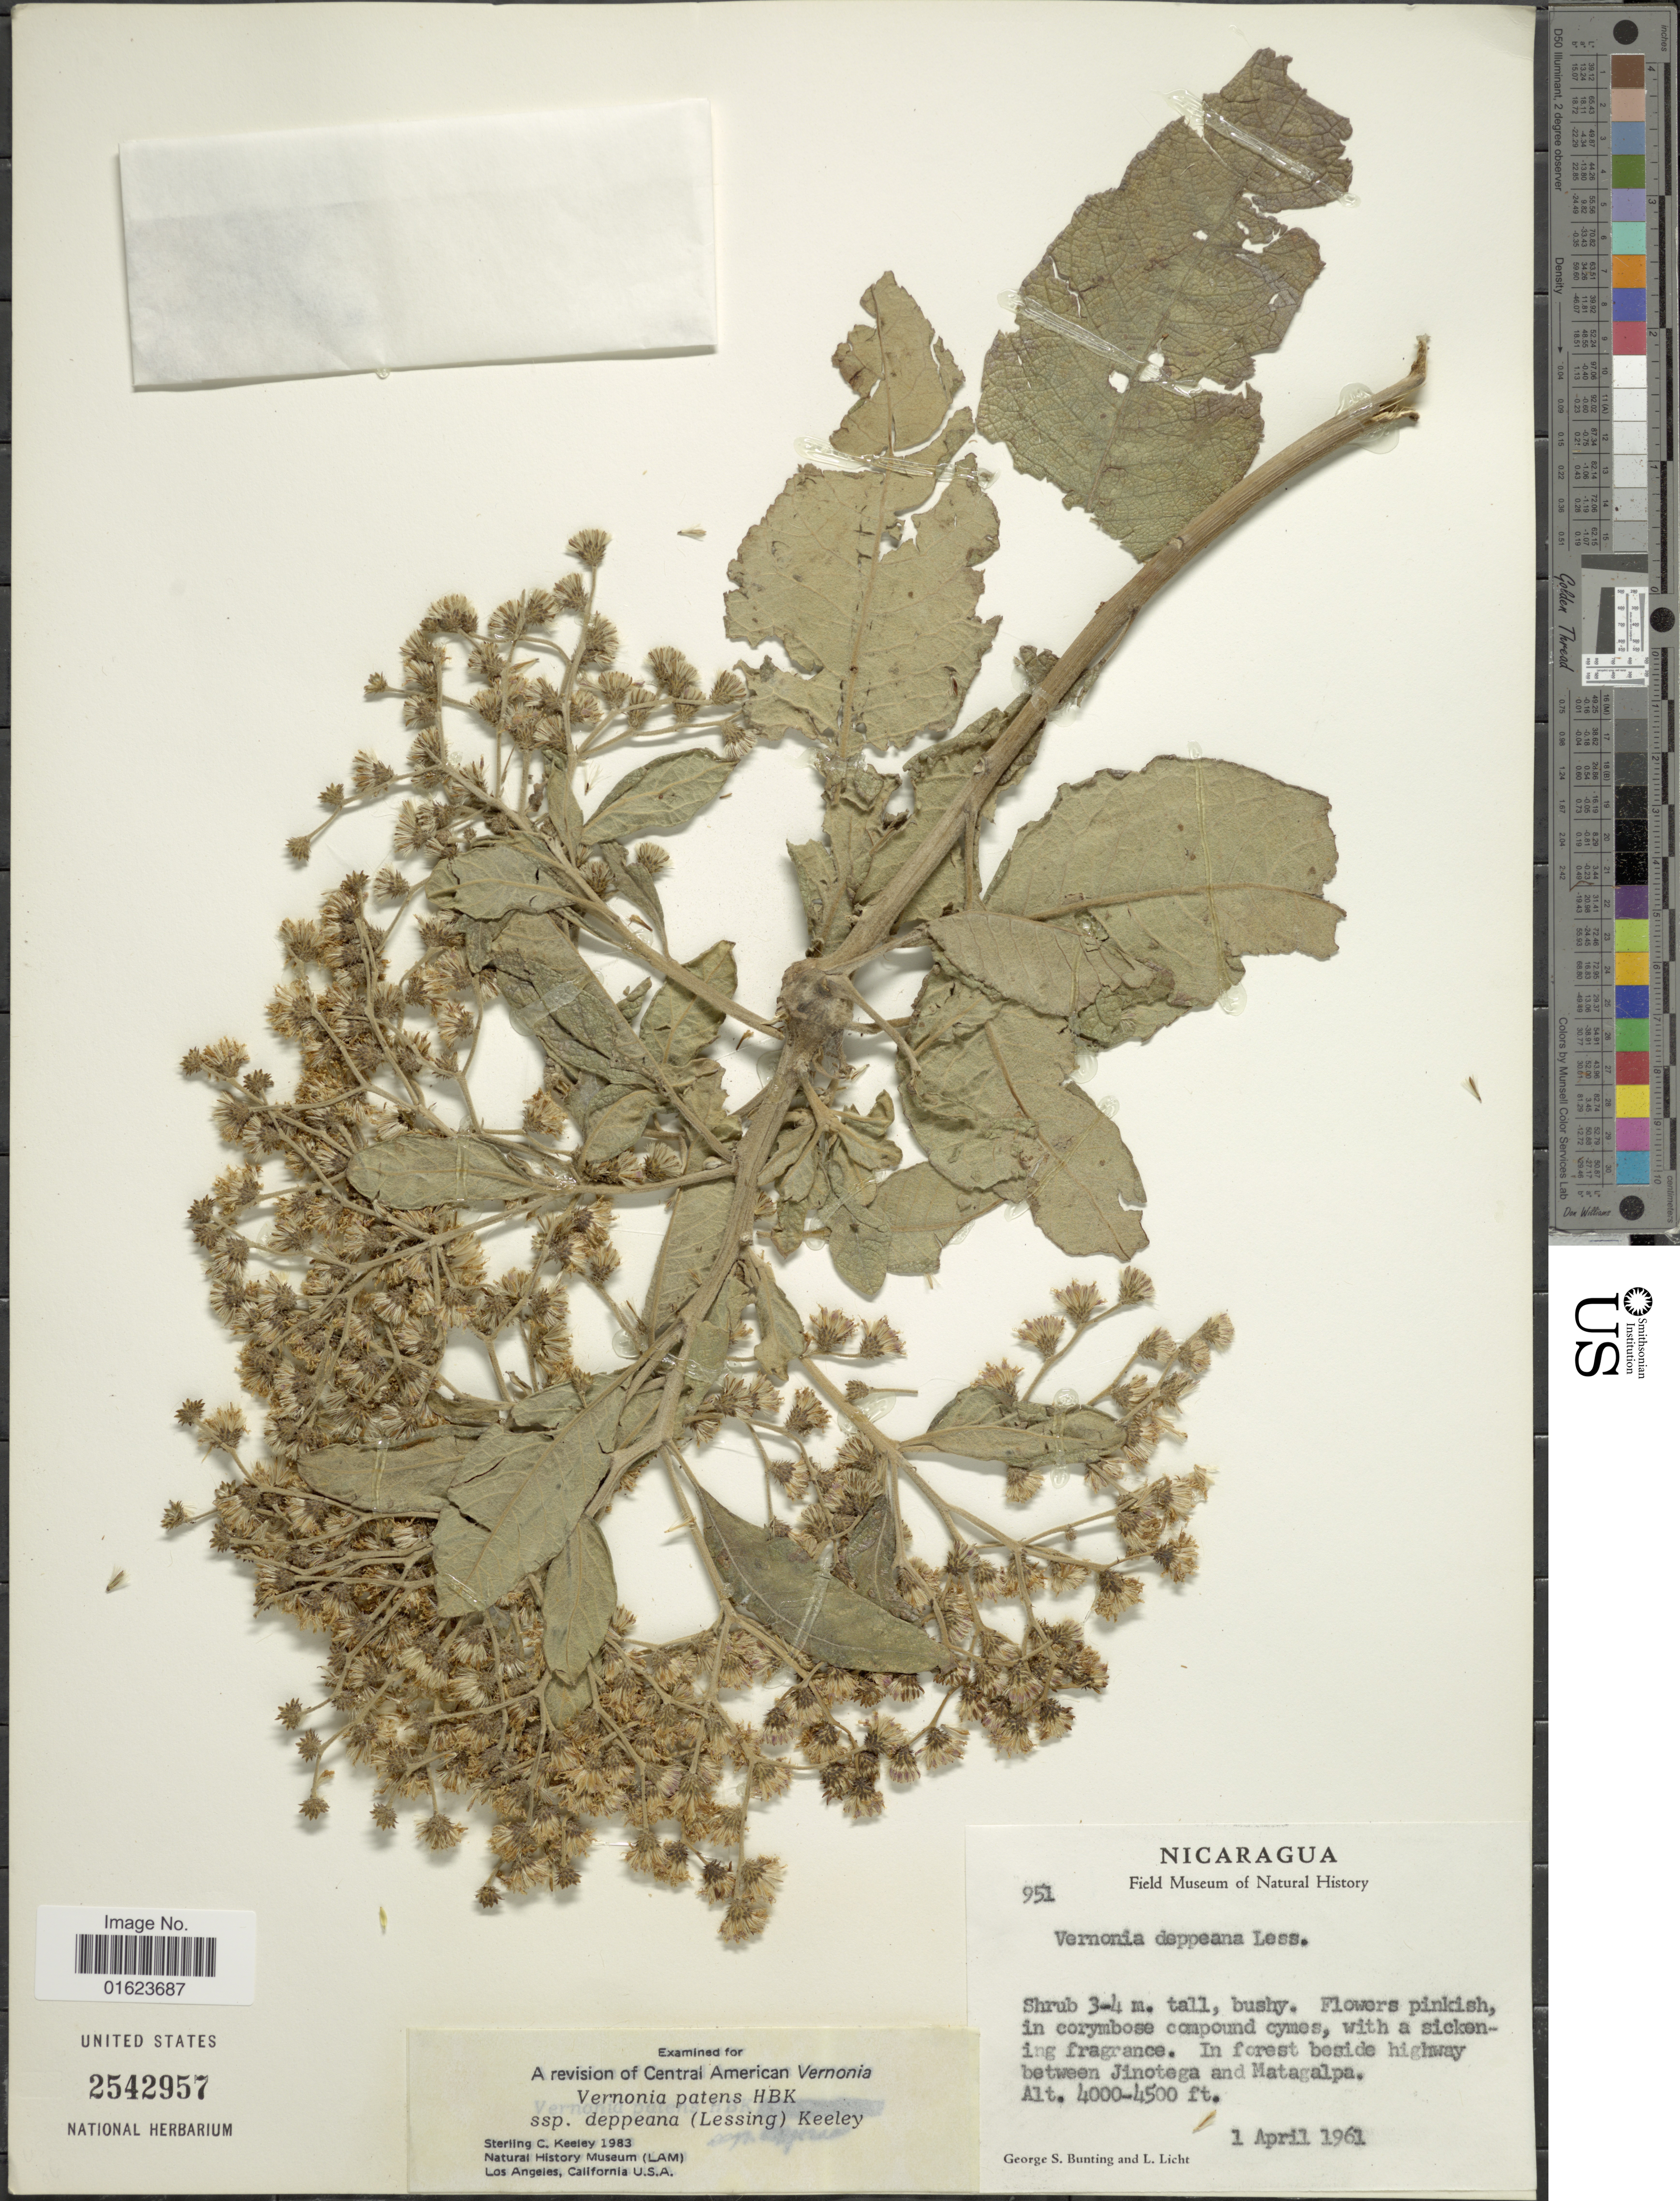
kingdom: Plantae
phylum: Tracheophyta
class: Magnoliopsida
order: Asterales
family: Asteraceae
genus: Vernonanthura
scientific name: Vernonanthura deppeana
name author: (Less.) H. Rob.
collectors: G. S. Bunting & L. Licht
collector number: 951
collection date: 1961-04-01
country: Nicaragua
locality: In forest beside highway between Jinotega and Matagalpa.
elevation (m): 1219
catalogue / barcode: US 2542957